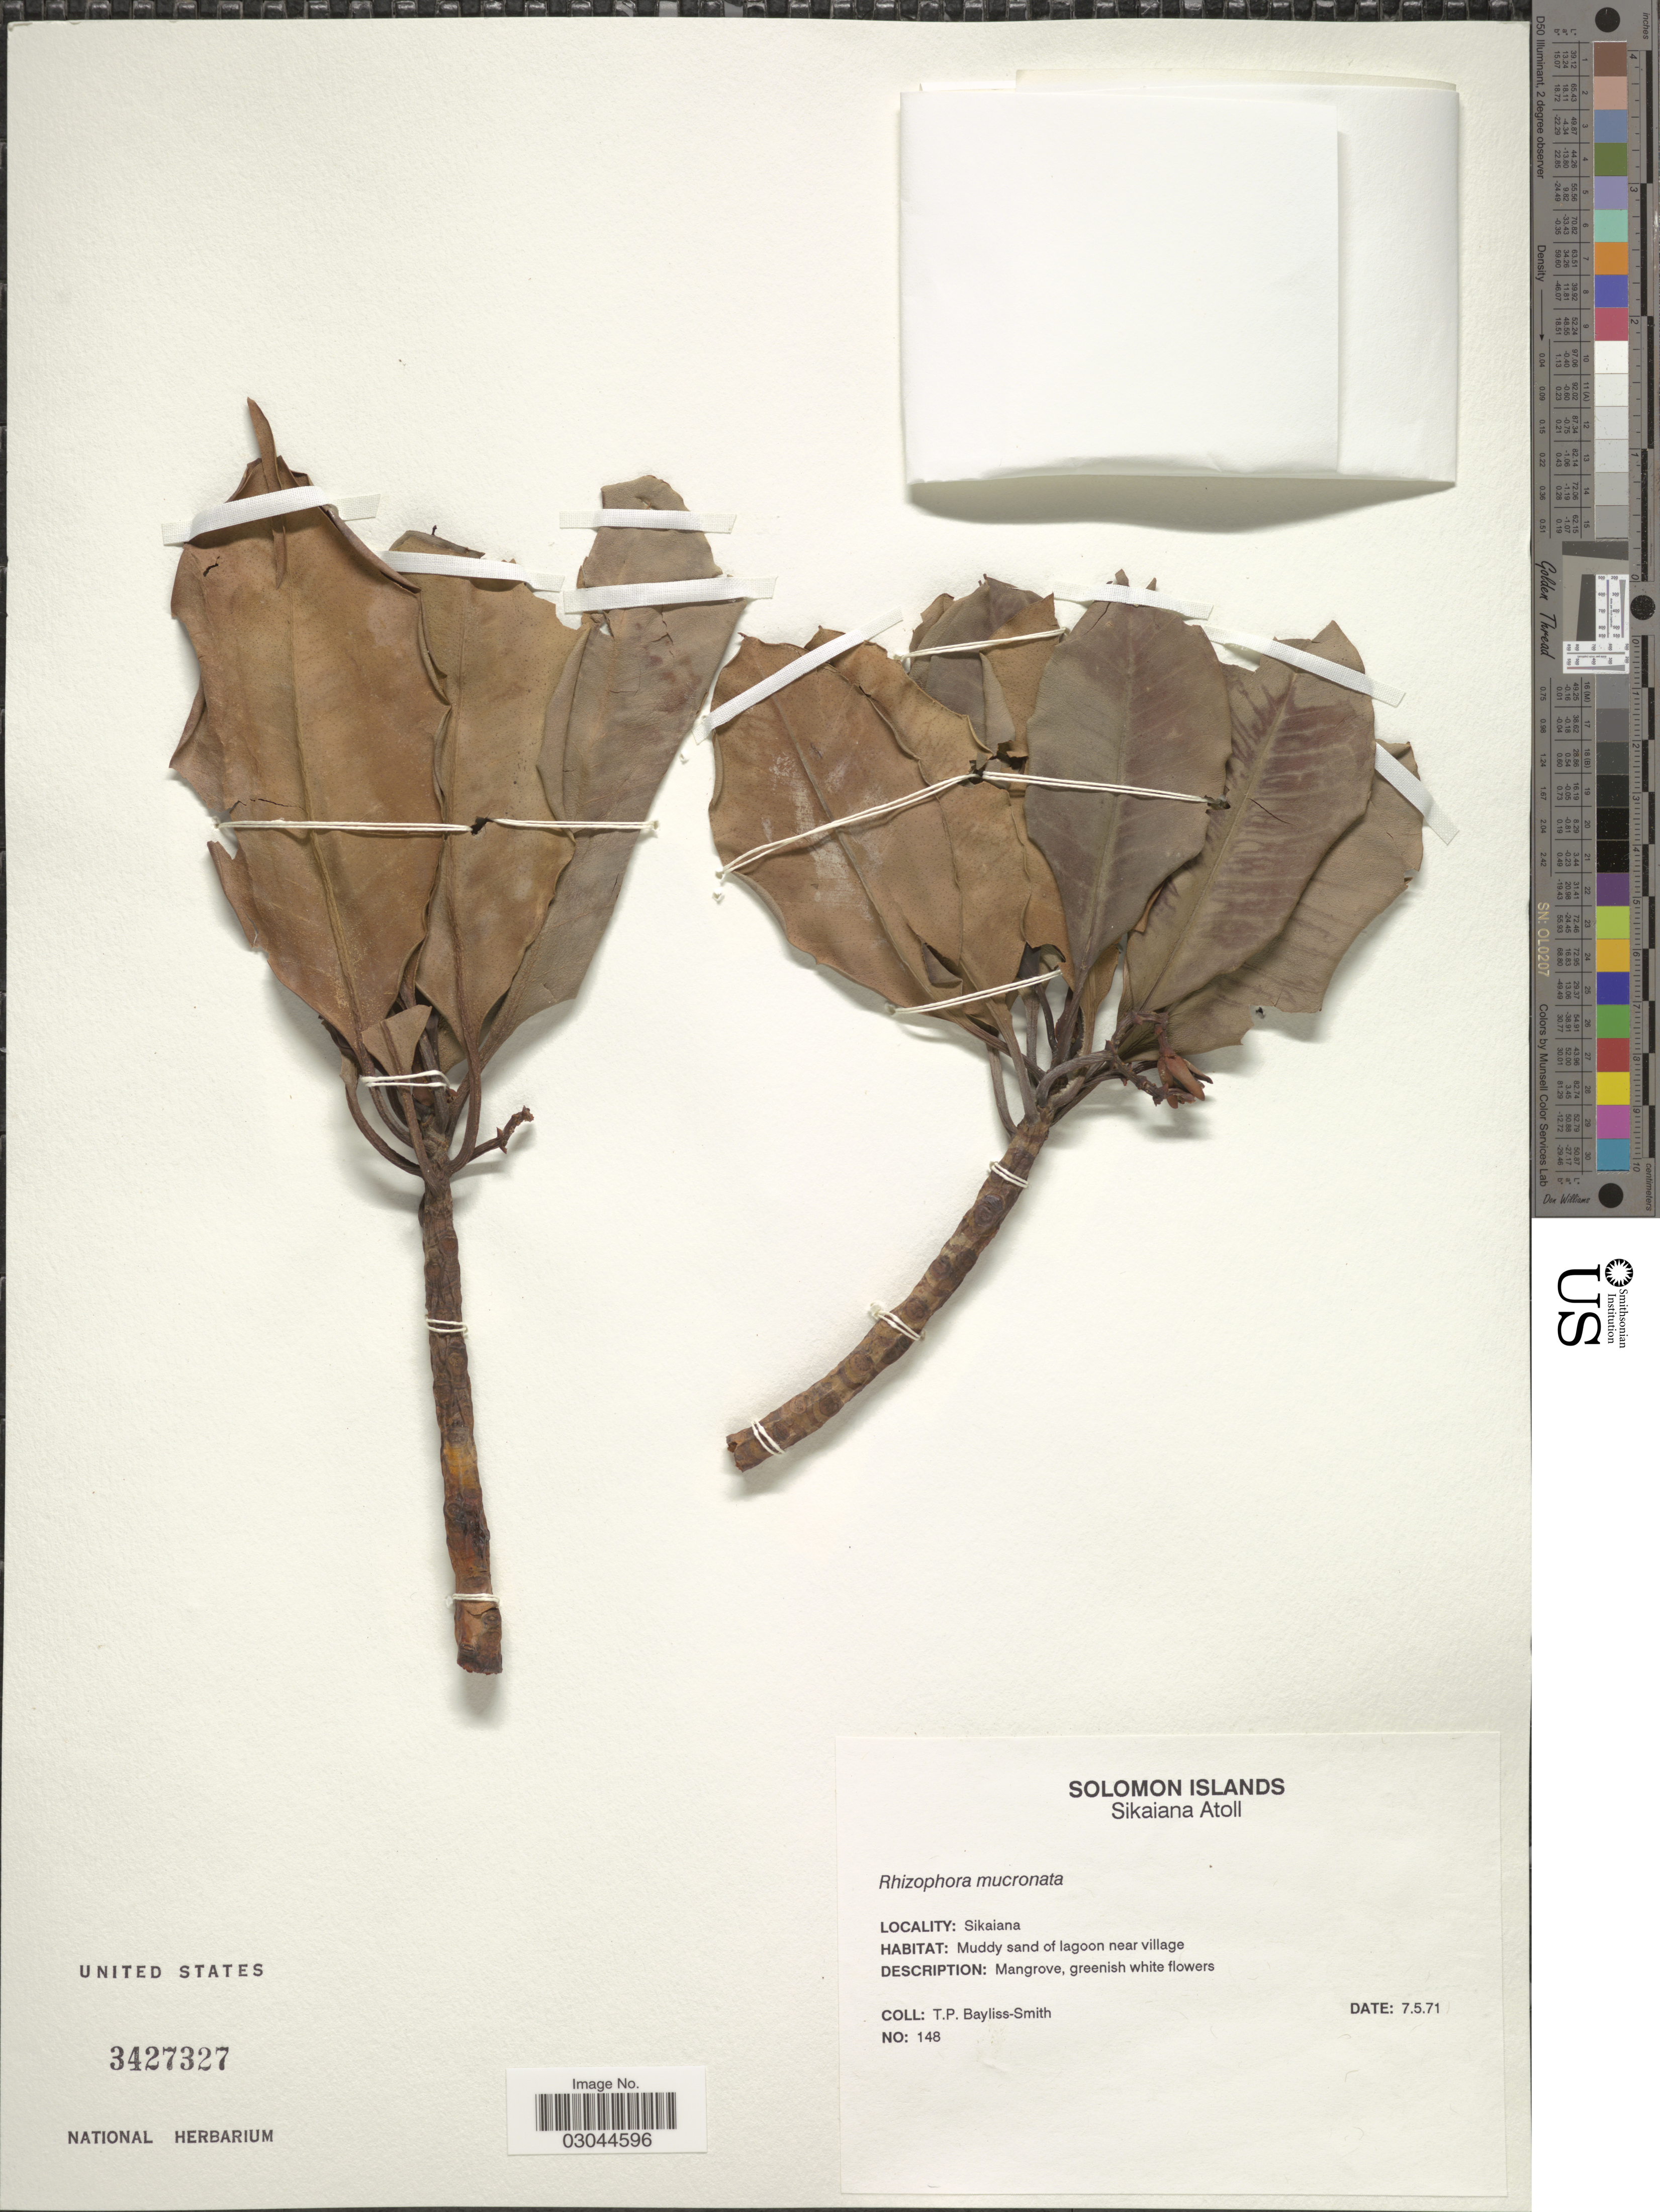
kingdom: Plantae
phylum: Tracheophyta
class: Magnoliopsida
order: Malpighiales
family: Rhizophoraceae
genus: Rhizophora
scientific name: Rhizophora mucronata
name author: Lam.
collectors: T. P. Bayliss-Smith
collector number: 148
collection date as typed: Transcribed d/m/y: 7/5/71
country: Solomon Islands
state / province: Solomon Island Outliers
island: Sikaiana Atoll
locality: Sikaiana Atoll. Sikaiana. Muddy sand of lagoon near village.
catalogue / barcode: US 3427327